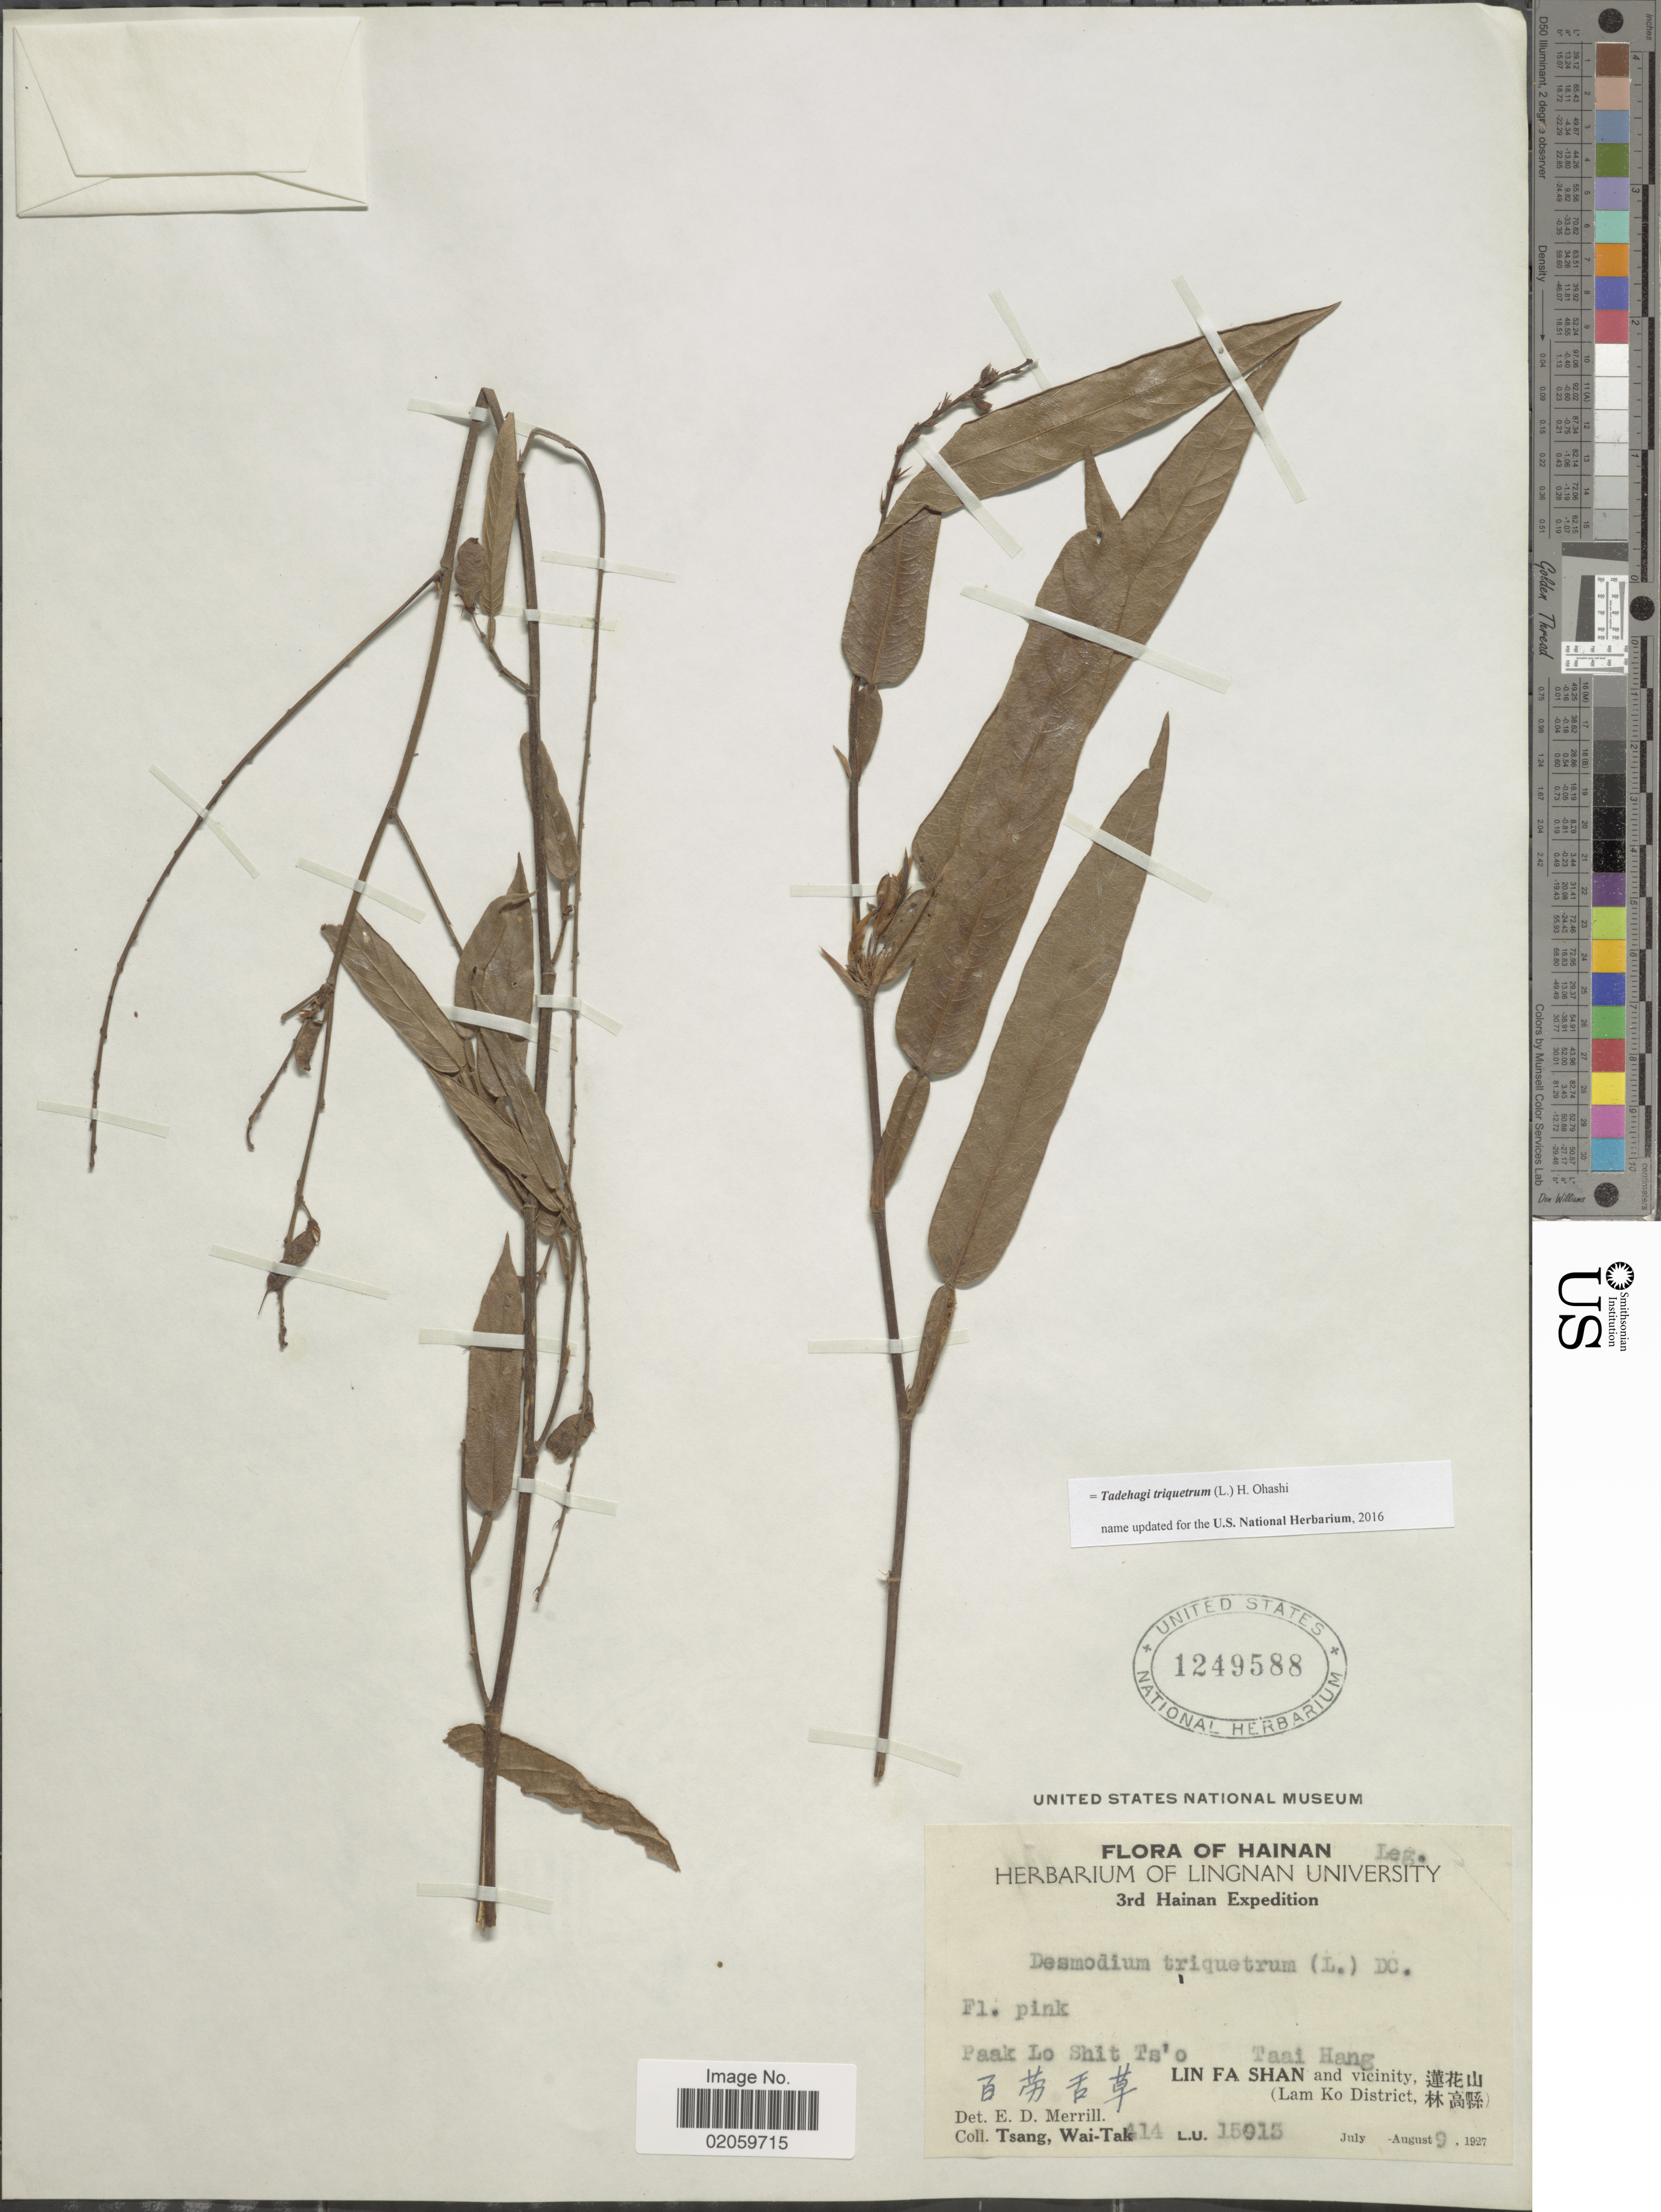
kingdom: Plantae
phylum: Tracheophyta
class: Magnoliopsida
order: Fabales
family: Fabaceae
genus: Tadehagi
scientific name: Tadehagi triquetrum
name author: (L.) H. Ohashi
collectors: W. T. Tsang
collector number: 414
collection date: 1927-08-09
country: China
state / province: Hainan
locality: Paak Lo Shit Ts'o Taai Hang, Lin Fa Shan and vicinity (Lam Ko District)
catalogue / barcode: US 1249588